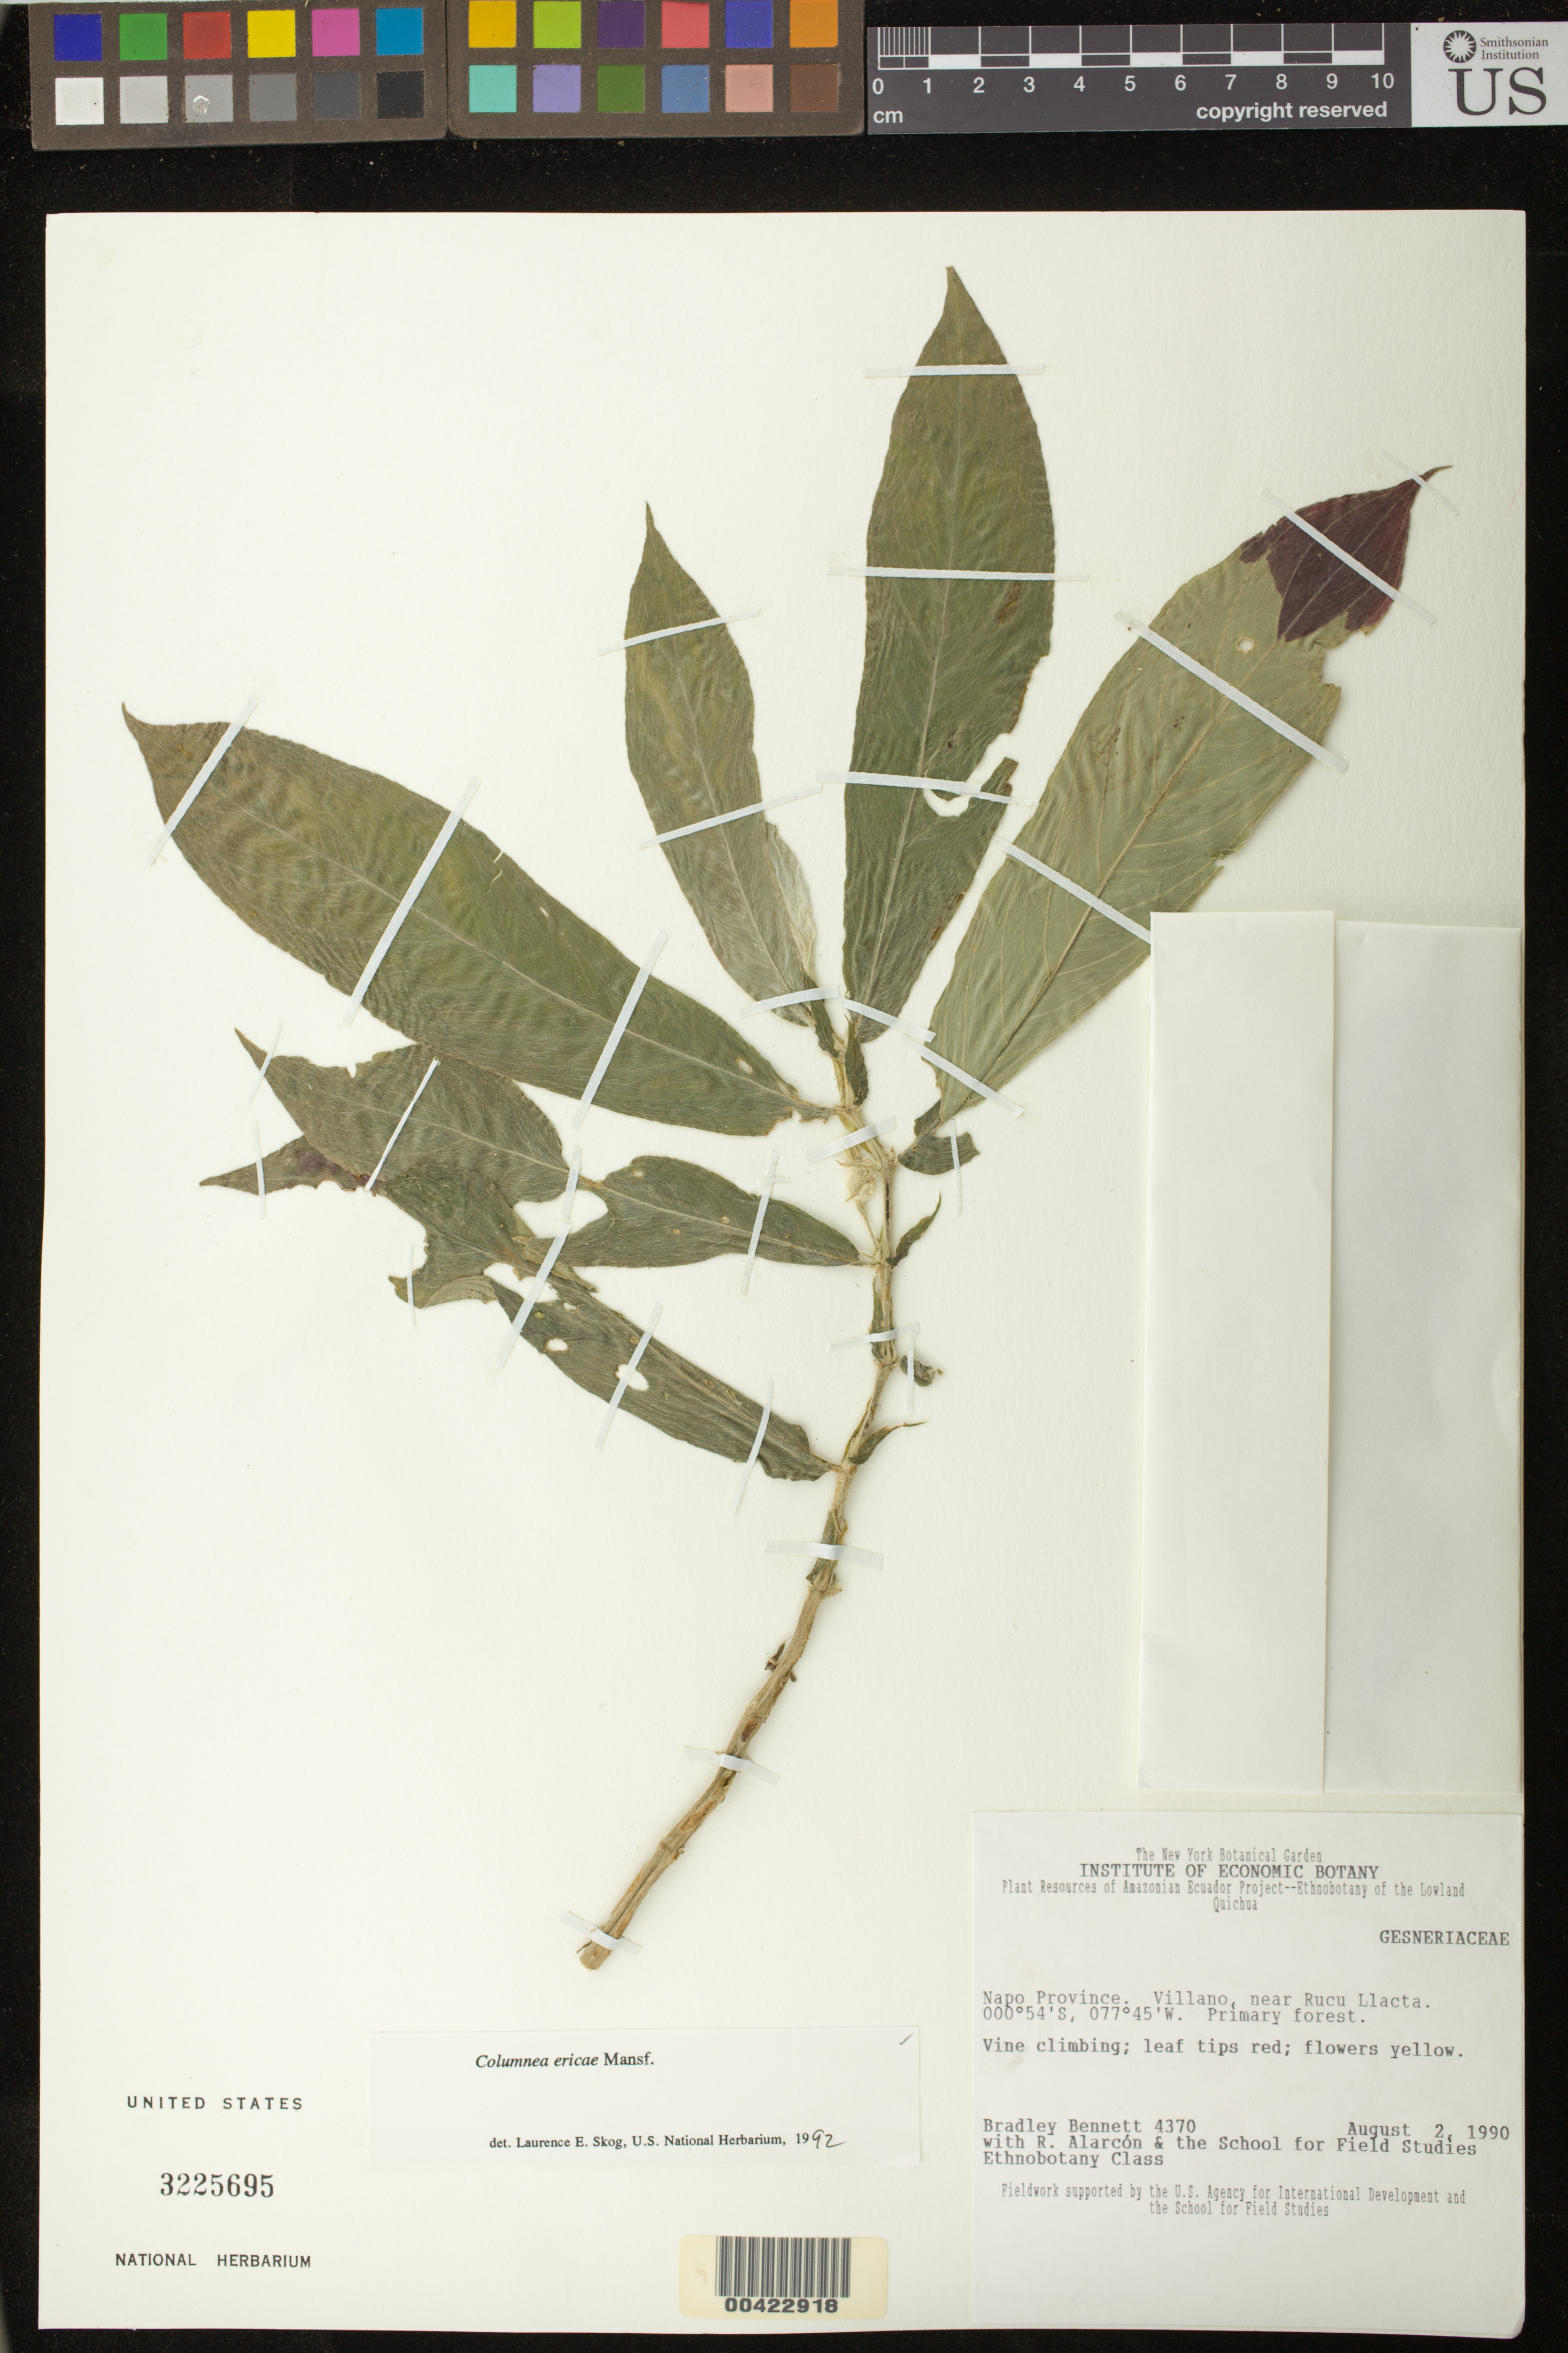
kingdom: Plantae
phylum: Tracheophyta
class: Magnoliopsida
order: Lamiales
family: Gesneriaceae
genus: Columnea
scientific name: Columnea ericae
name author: Mansf.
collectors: B. Bennett, R. Alarcon & The School for Field Studies Ethnobotany Class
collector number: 4370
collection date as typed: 02 Aug 1990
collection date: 1990-08-02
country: Ecuador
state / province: Napo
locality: Villano, near Rucu Llacta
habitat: Primary forest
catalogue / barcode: US 3225695